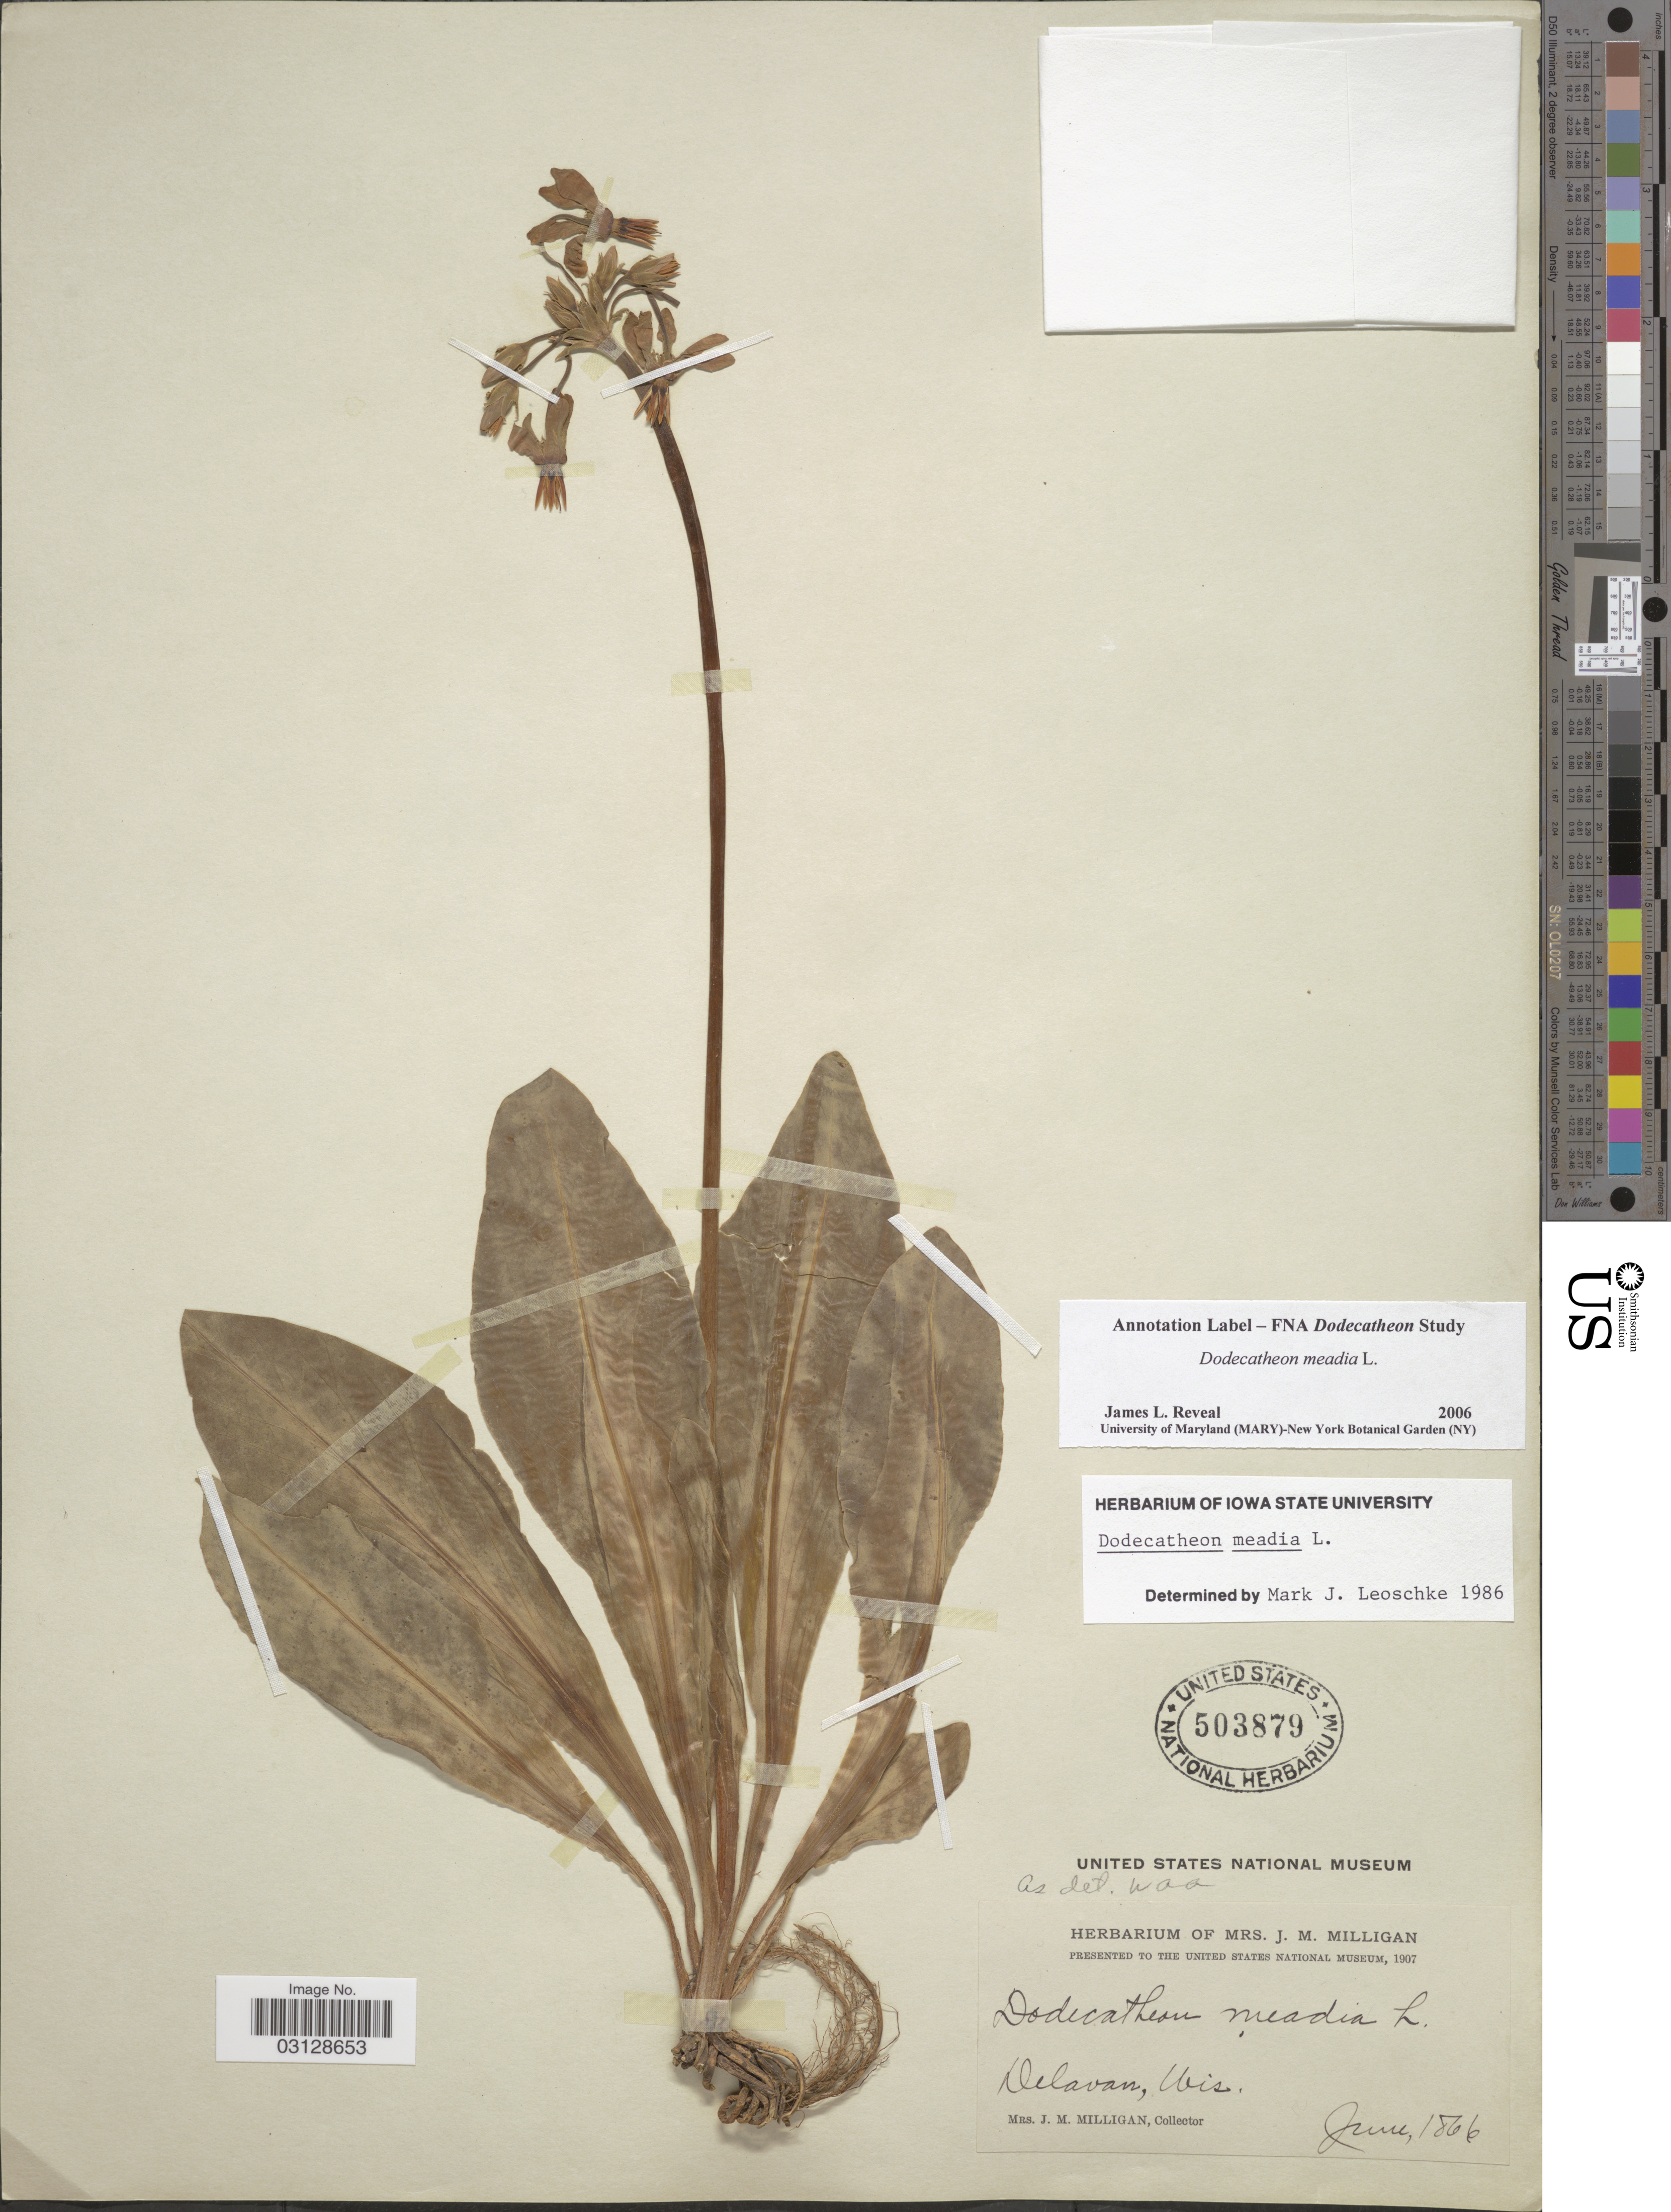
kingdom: Plantae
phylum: Tracheophyta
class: Magnoliopsida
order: Ericales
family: Primulaceae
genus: Dodecatheon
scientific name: Dodecatheon meadia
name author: L.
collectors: J. Milligan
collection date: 1866-06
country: United States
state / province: Wisconsin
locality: Delavan.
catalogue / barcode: US 503879